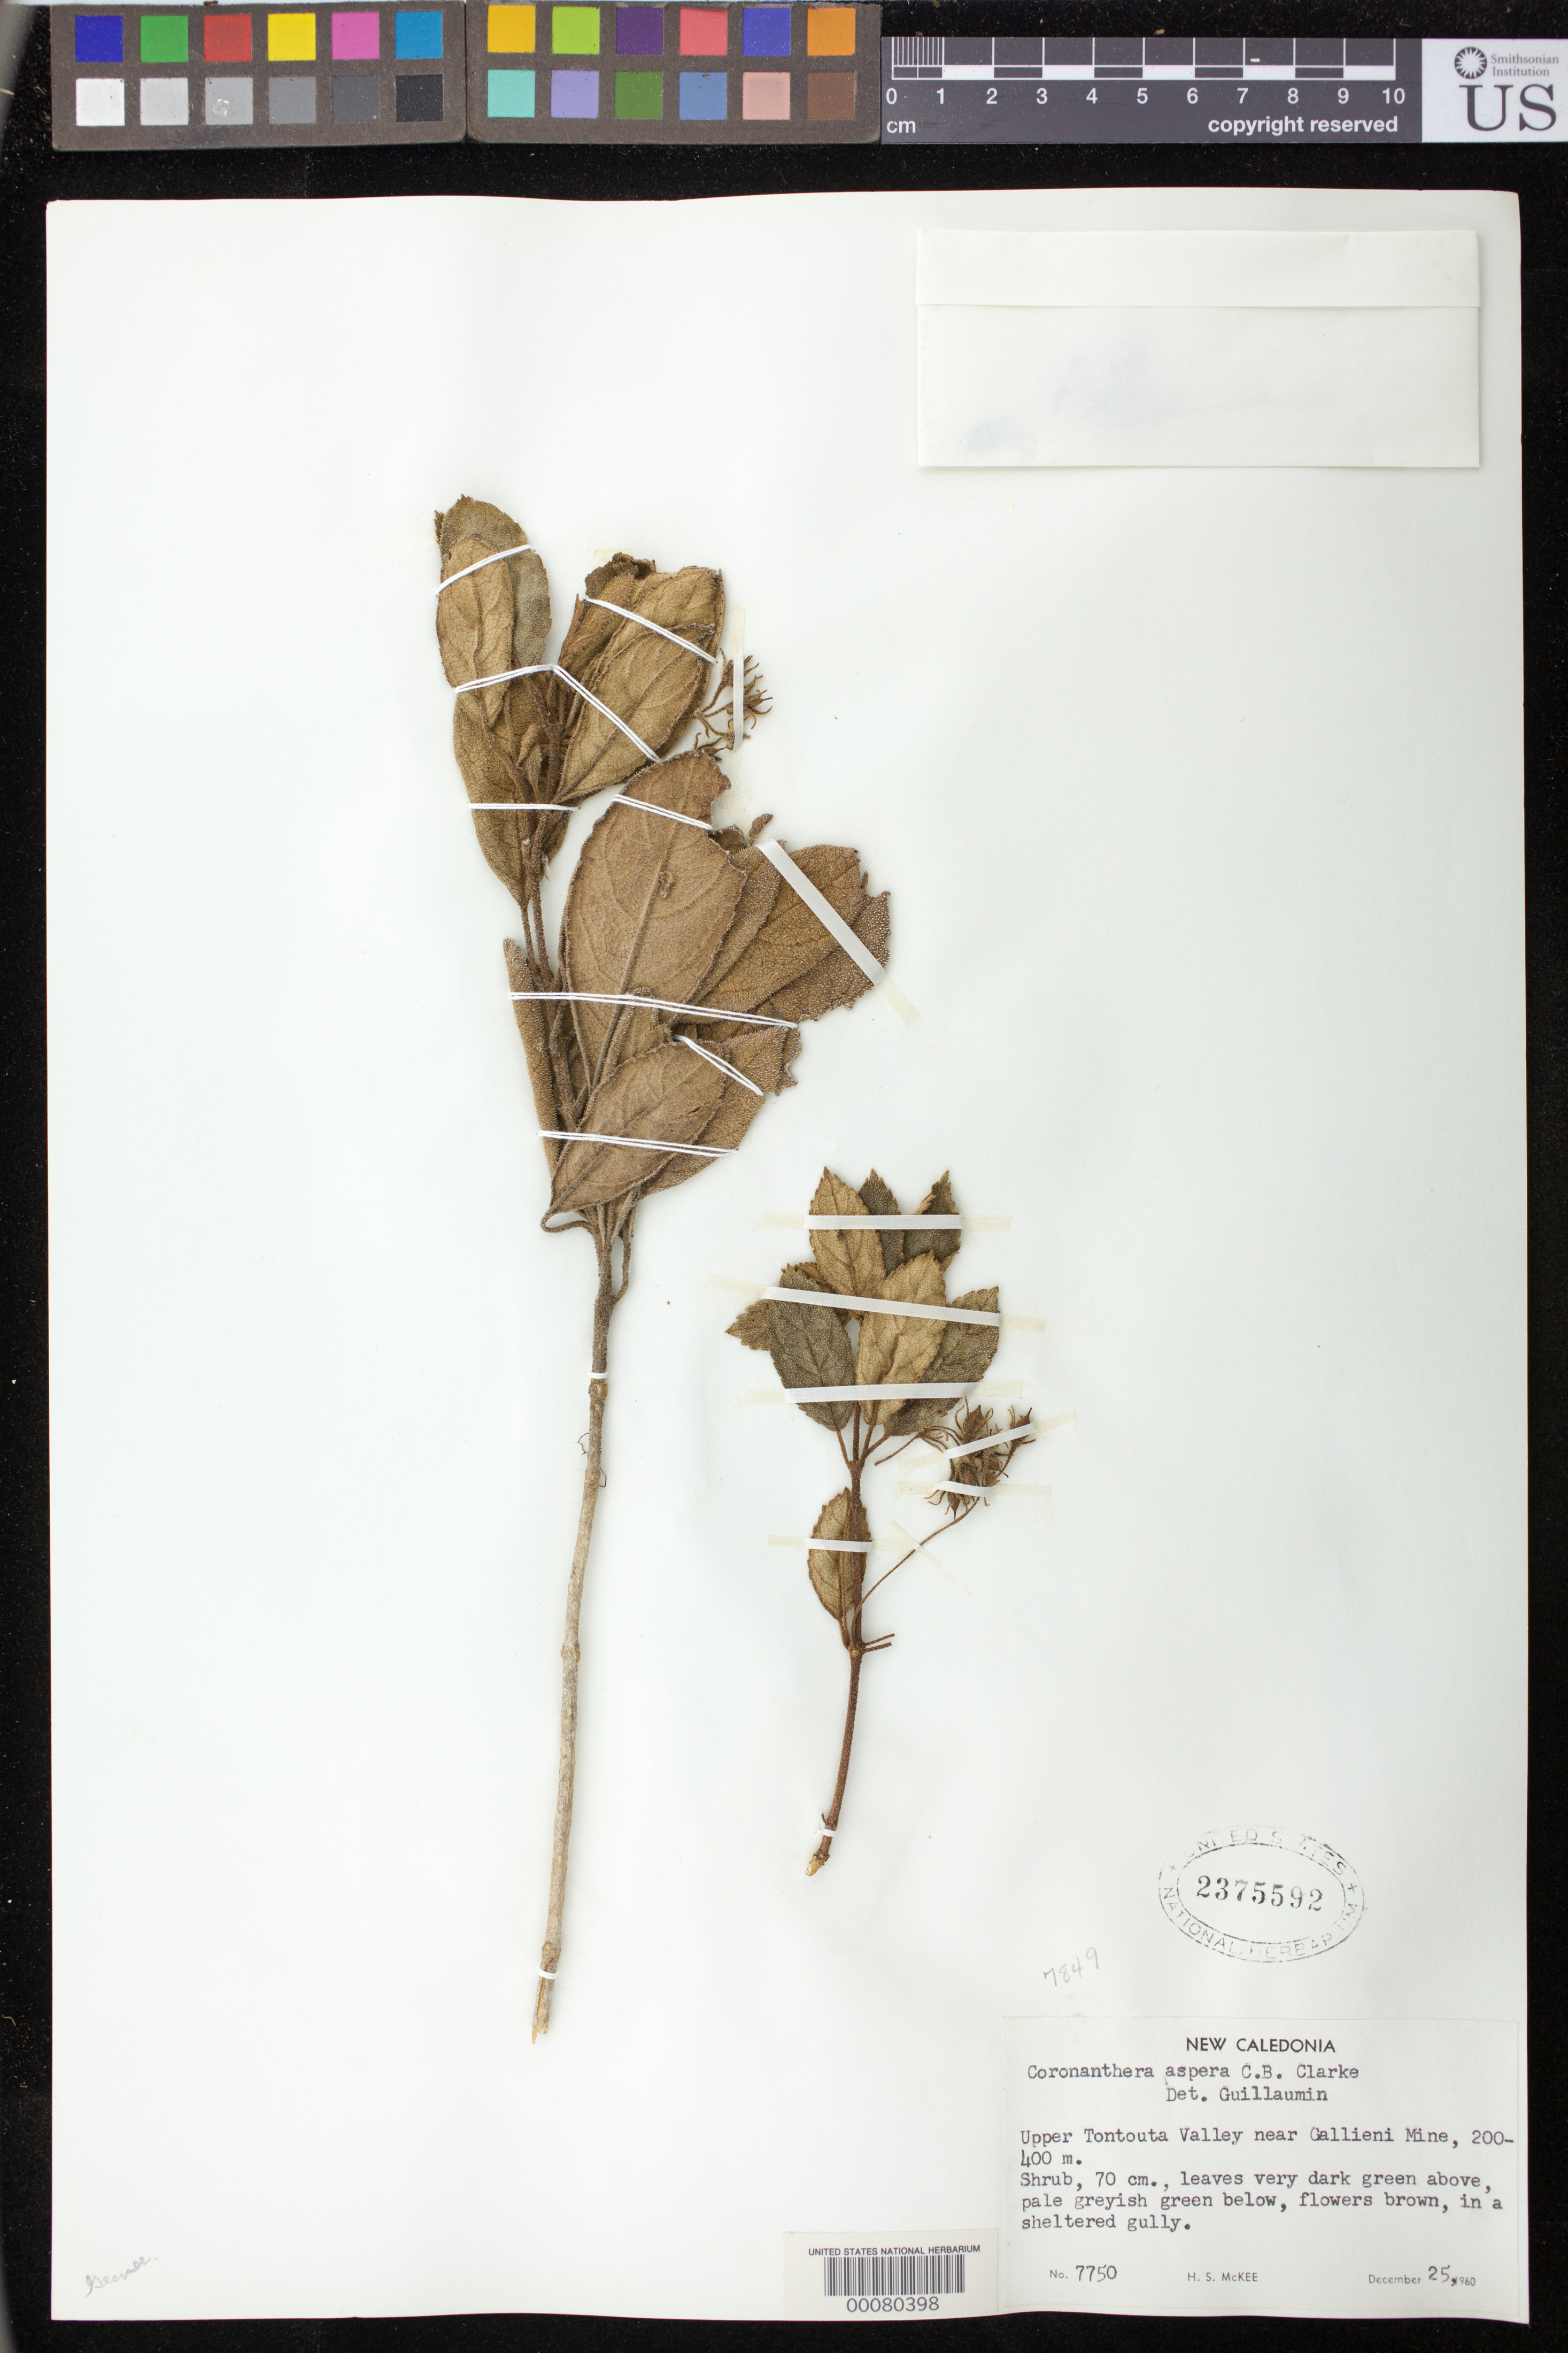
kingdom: Plantae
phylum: Tracheophyta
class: Magnoliopsida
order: Lamiales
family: Gesneriaceae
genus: Coronanthera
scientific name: Coronanthera aspera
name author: C.B. Clarke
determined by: Guillaumin, André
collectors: H. S. McKee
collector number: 7750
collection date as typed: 25 Dec 1960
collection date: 1960-12-25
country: New Caledonia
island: New Caledonia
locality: Upper Tontouta Valley near Gallieni mine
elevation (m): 200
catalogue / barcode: US 2375592